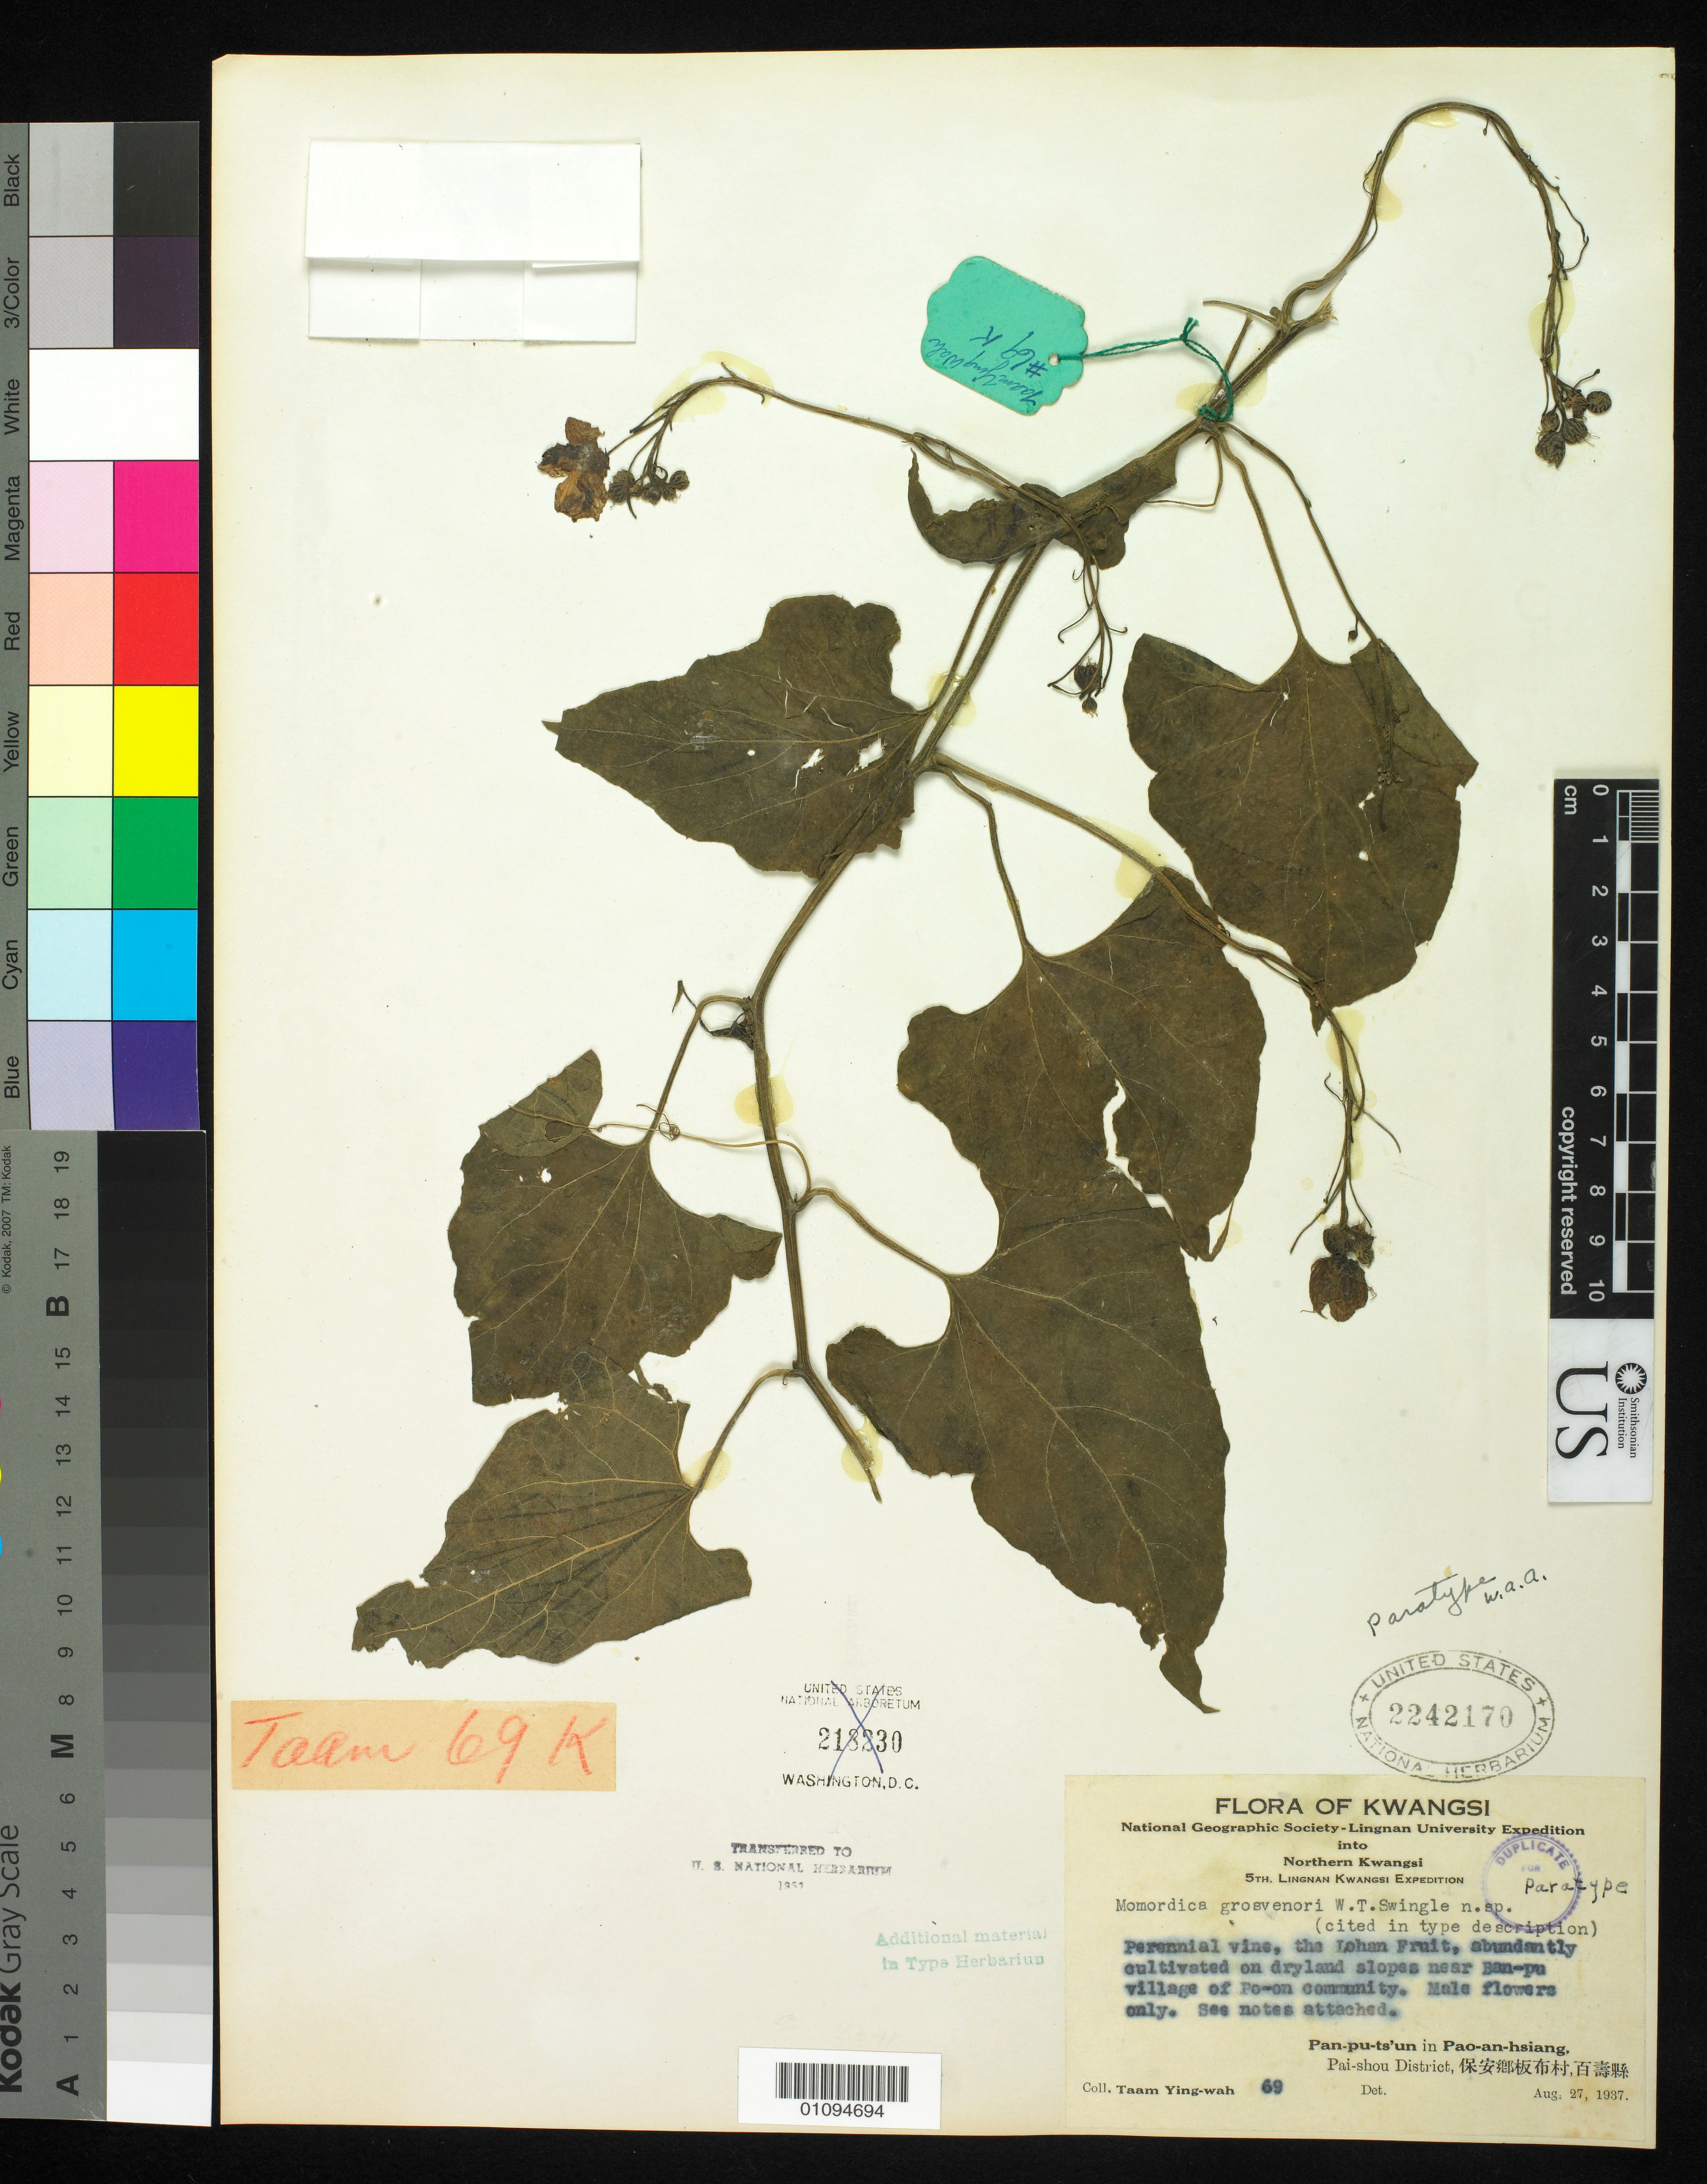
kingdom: Plantae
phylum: Tracheophyta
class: Magnoliopsida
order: Cucurbitales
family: Cucurbitaceae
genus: Siraitia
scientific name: Siraitia grosvenorii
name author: (Swingle) C. Jeffrey ex A.M. Lu & Zhi Y. Zhang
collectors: Y. W. Taam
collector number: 69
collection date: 1937-08-27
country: China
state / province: Guangxi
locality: Near Ban-pu village of Po-on community, Pan-pu-ts'un in Pao-an-hsiang, Pai-shou District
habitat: On dryland slopes.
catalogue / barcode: US 2242170